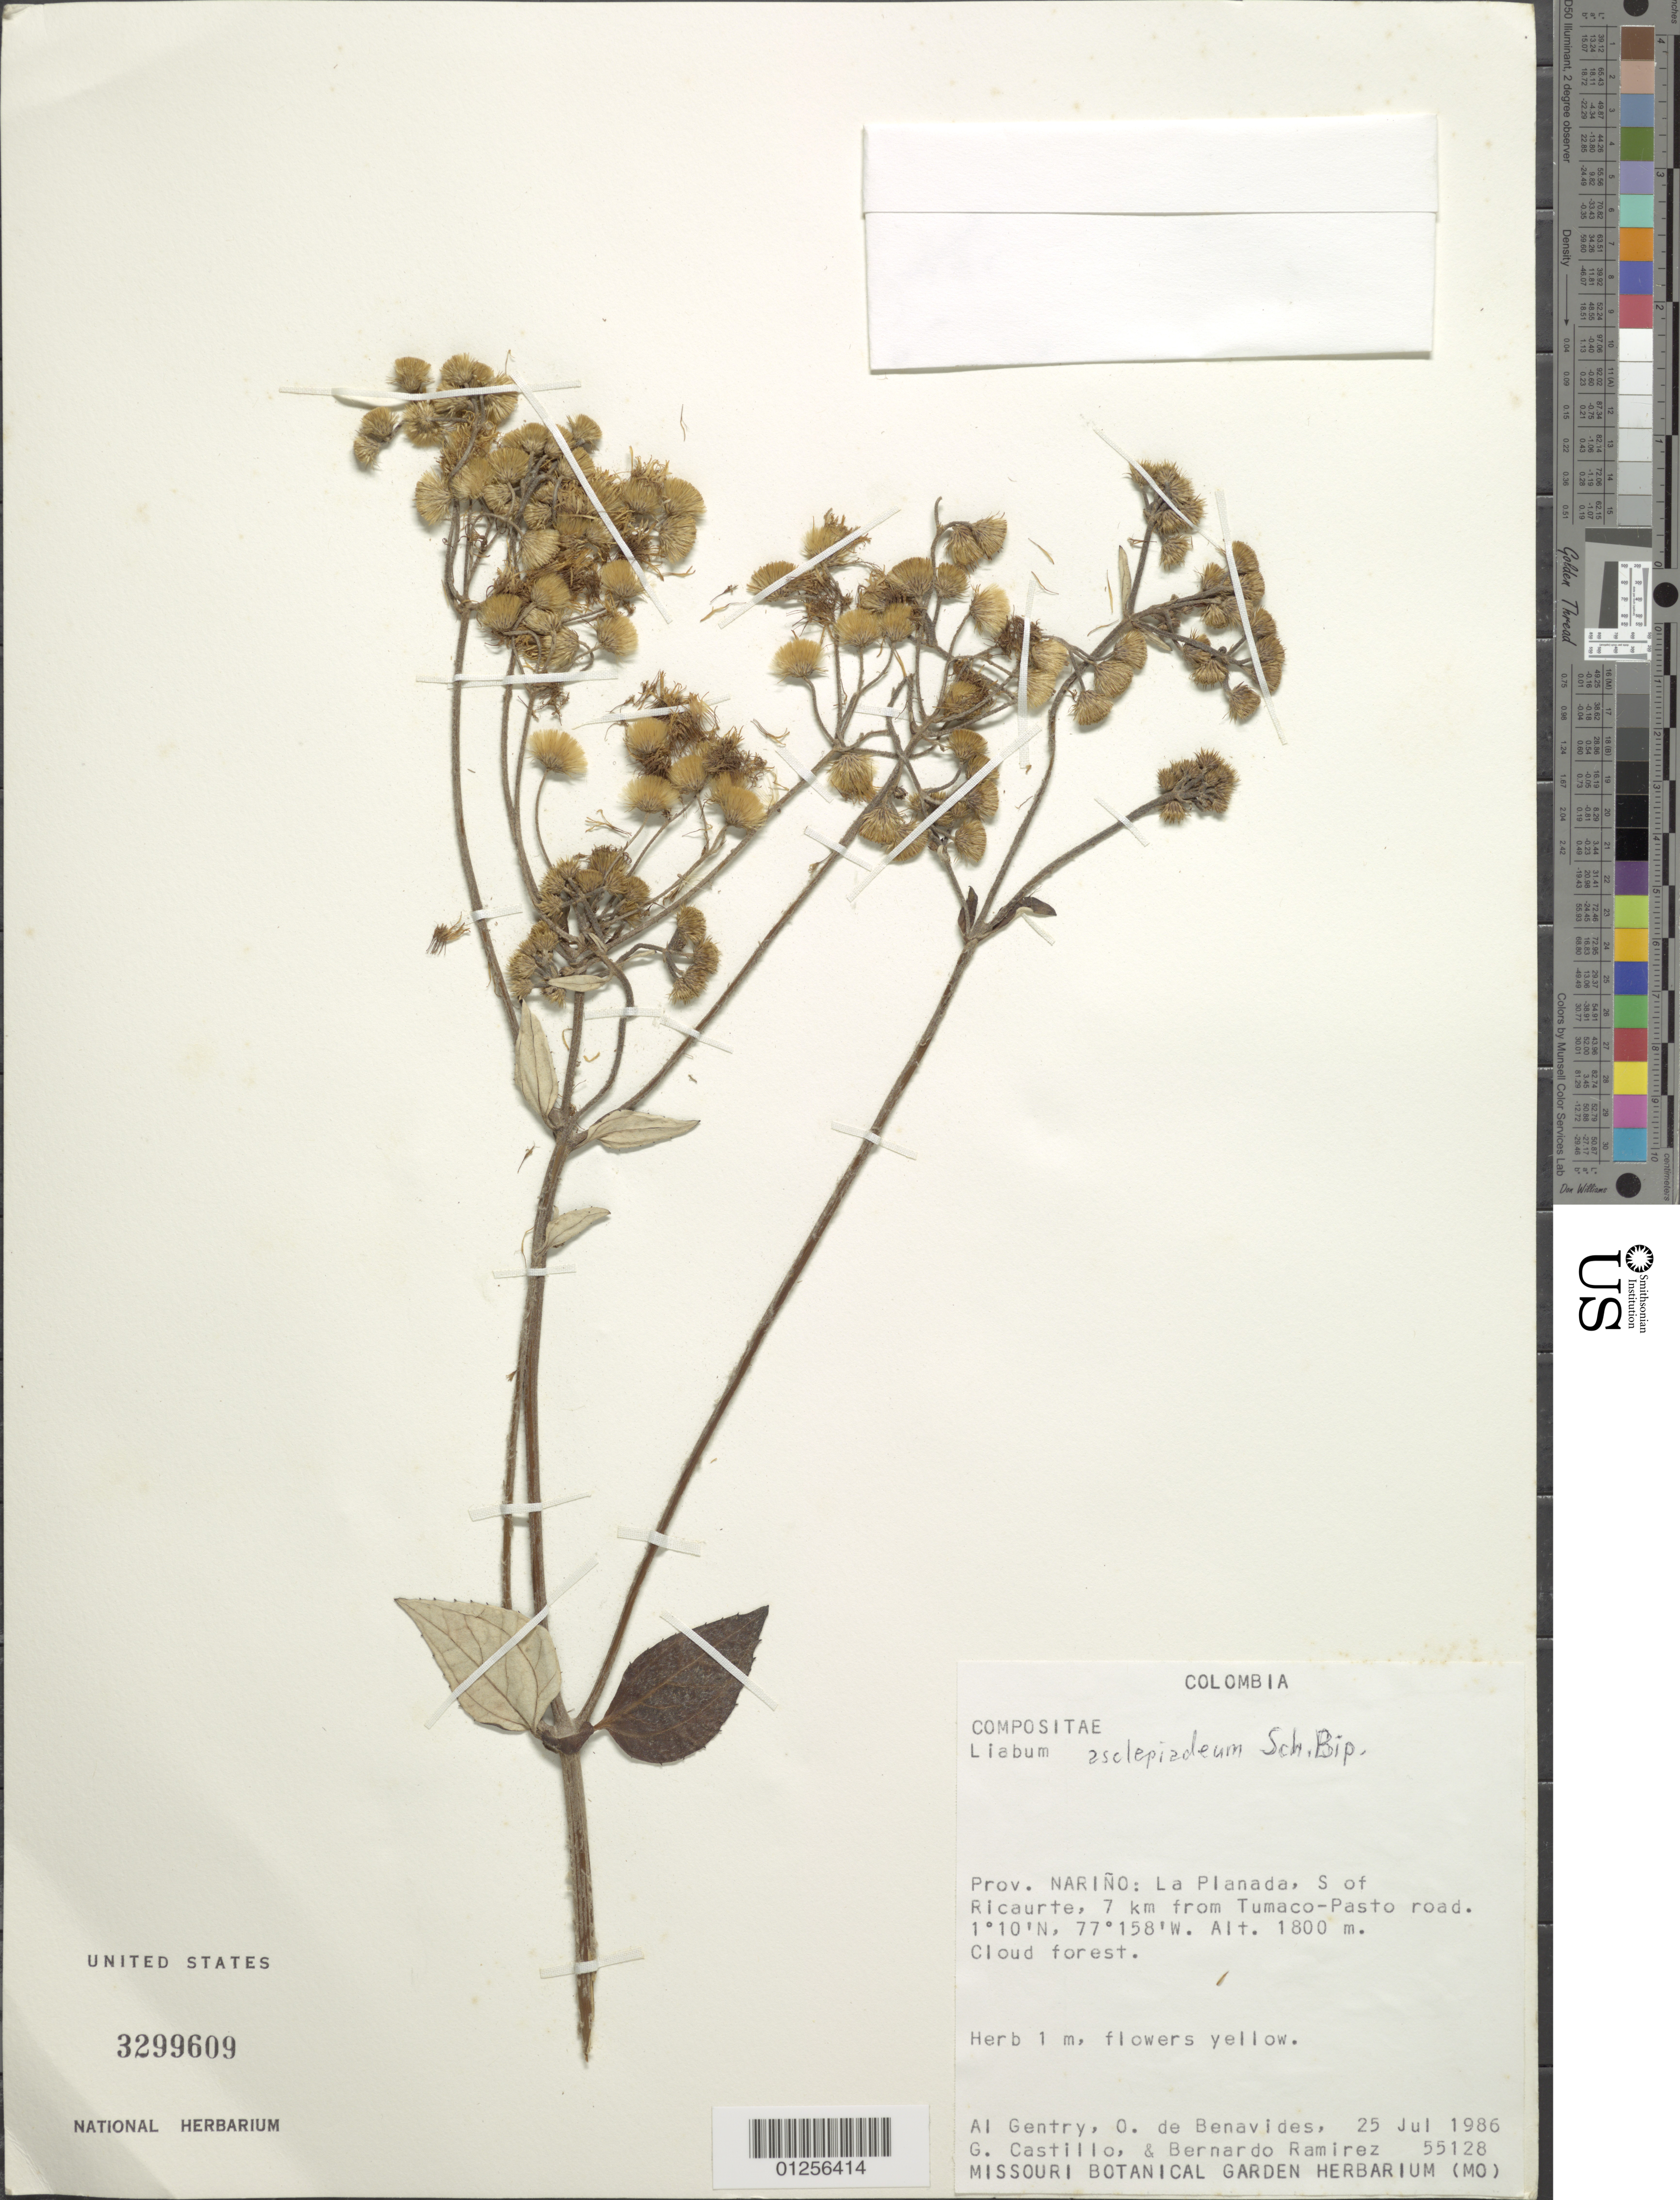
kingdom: Plantae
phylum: Tracheophyta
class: Magnoliopsida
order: Asterales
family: Asteraceae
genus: Liabum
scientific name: Liabum asclepiadeum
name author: Sch. Bip.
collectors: A. H. Gentry, Olga S. de Benavides, G. Castillo C. & B. R. Ramirez P.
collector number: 55128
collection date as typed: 25 July 1986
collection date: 1986-07-25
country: Colombia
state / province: Nariño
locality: La Planada, S of Ricuarte, 7 km from Tumaco-Pasto Rd.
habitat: Cloud forest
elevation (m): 1800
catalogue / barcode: US 3299609